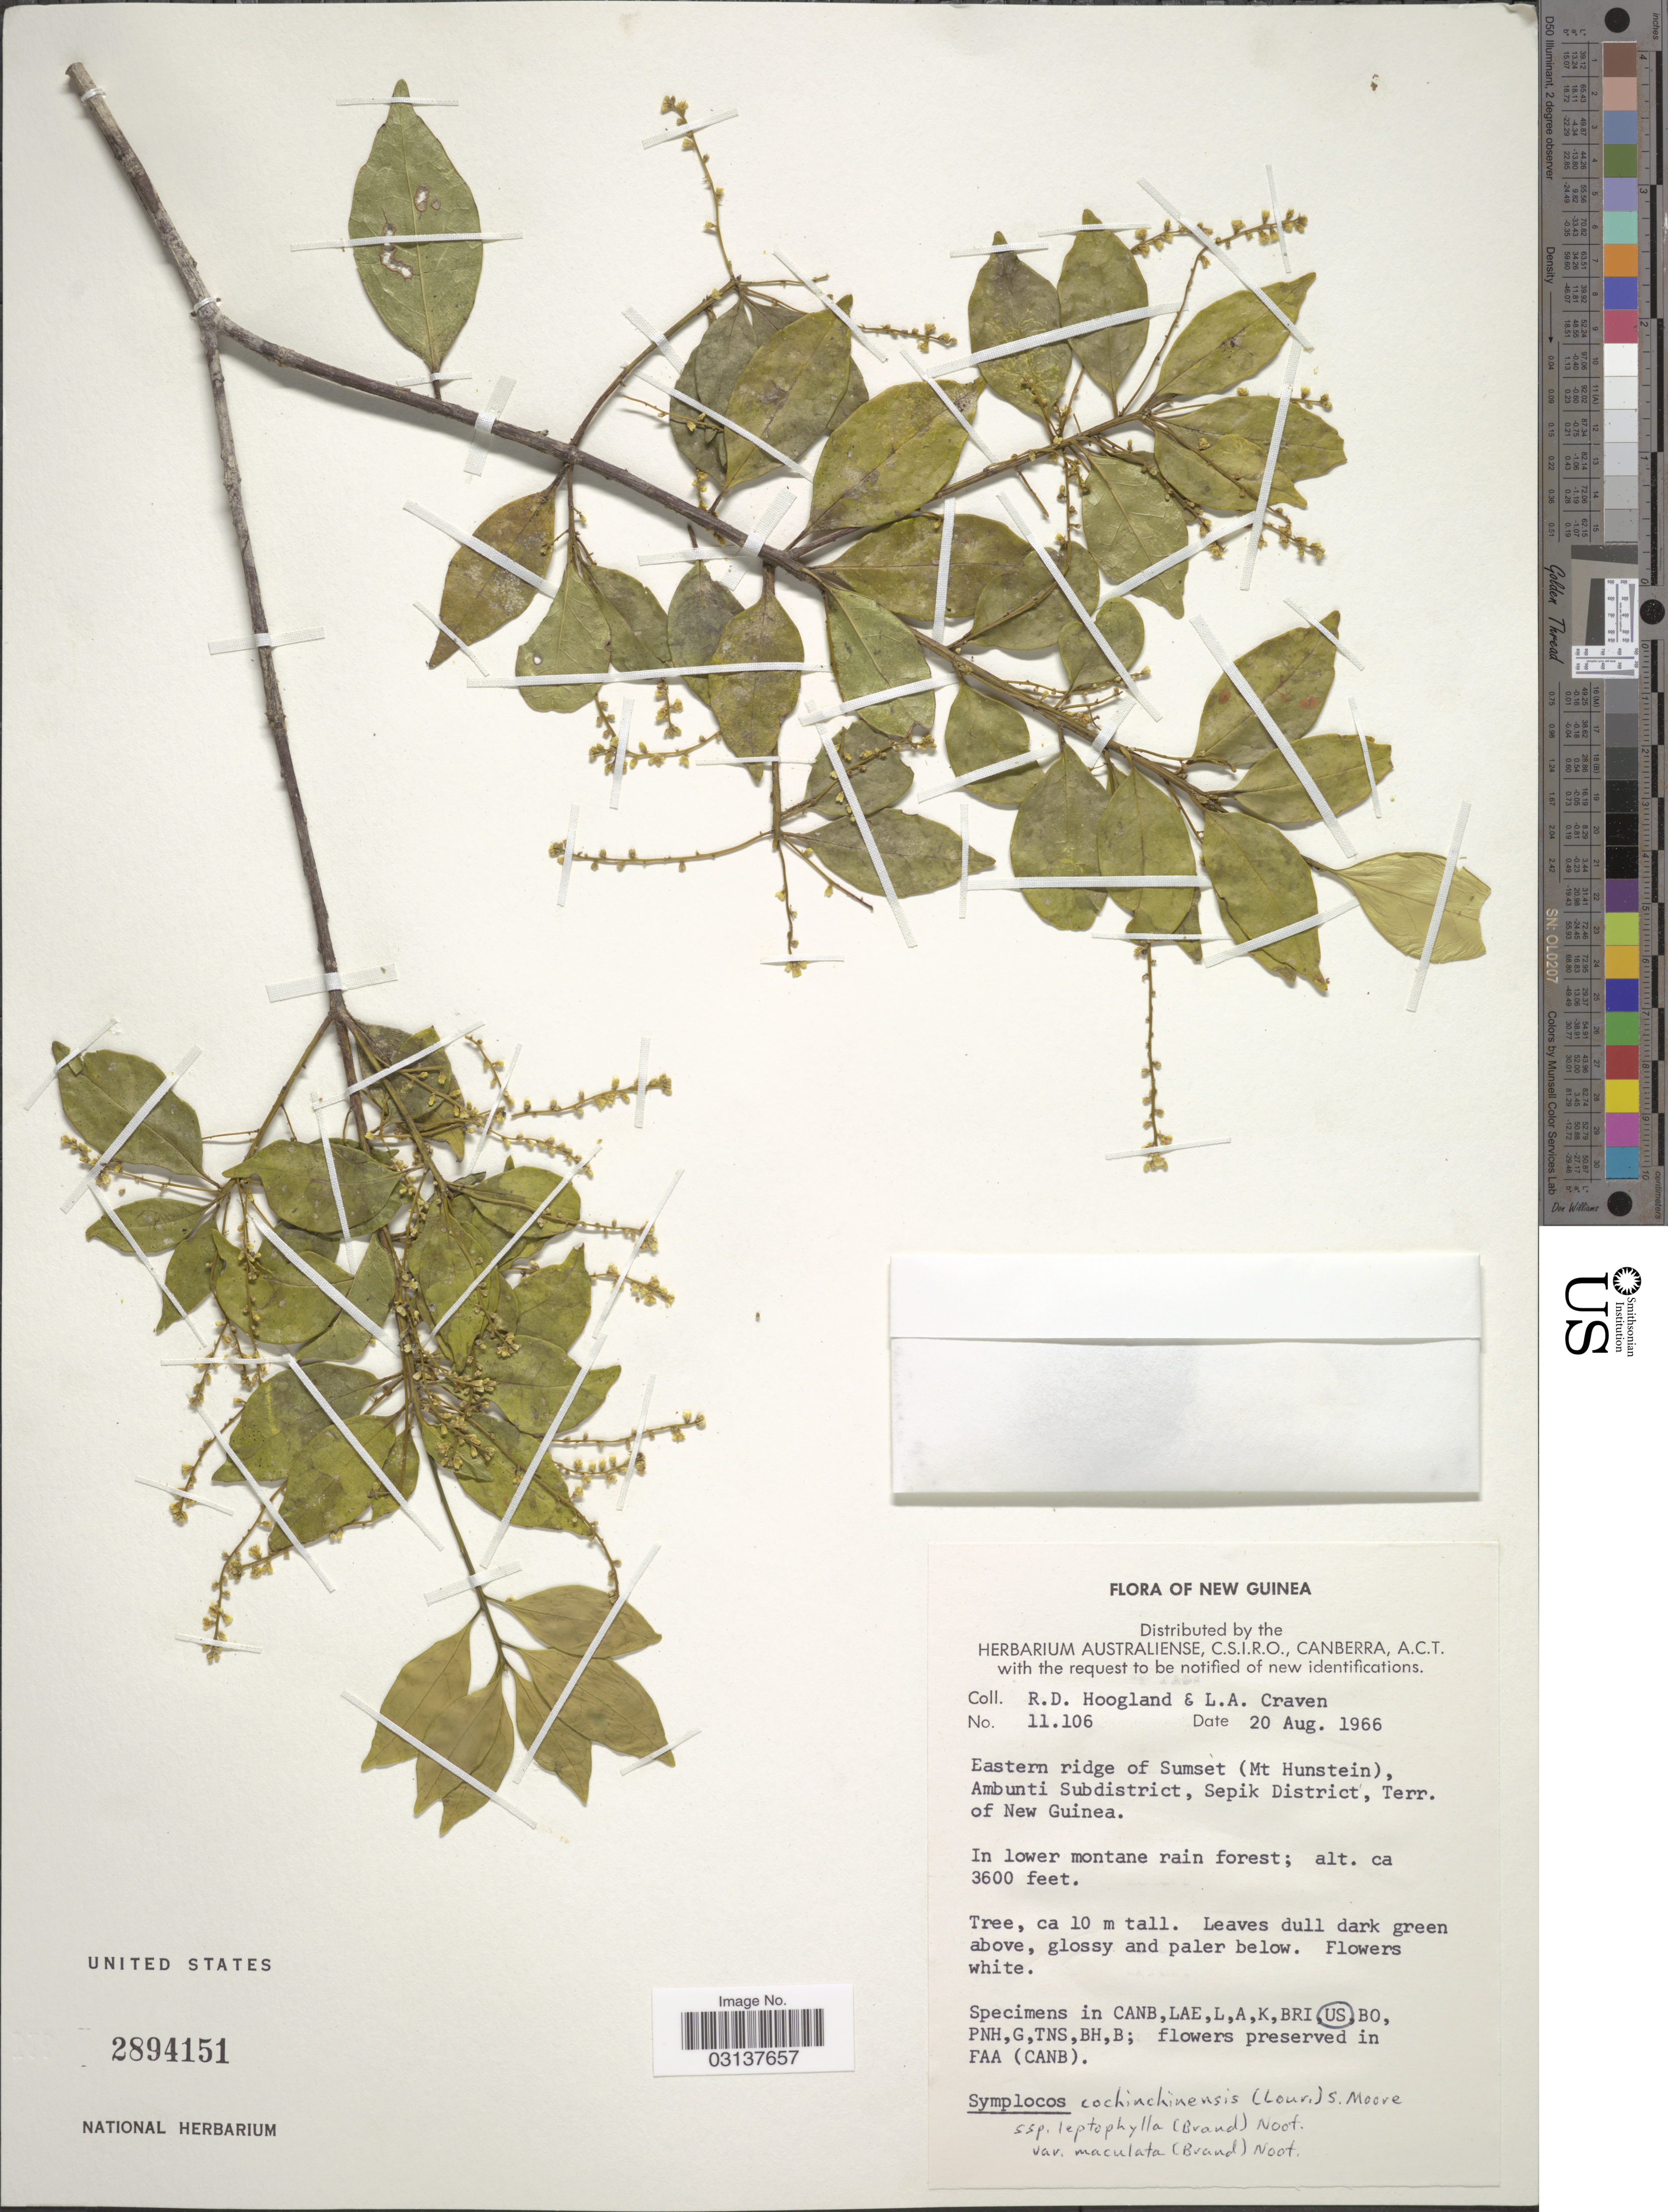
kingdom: Plantae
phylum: Tracheophyta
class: Magnoliopsida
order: Ericales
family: Symplocaceae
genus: Symplocos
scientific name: Symplocos cochinchinensis var. maculata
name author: (Brand) Noot.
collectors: R. D. Hoogland & L. A. Craven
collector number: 11106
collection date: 1966-08-20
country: Papua New Guinea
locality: New Guinea, Eastern ridge of Sumset (Mt. Hunstein), Ambunti Subdistrict, Sepik District, Terr. of New Guinea.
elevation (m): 1097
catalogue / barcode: US 2894151